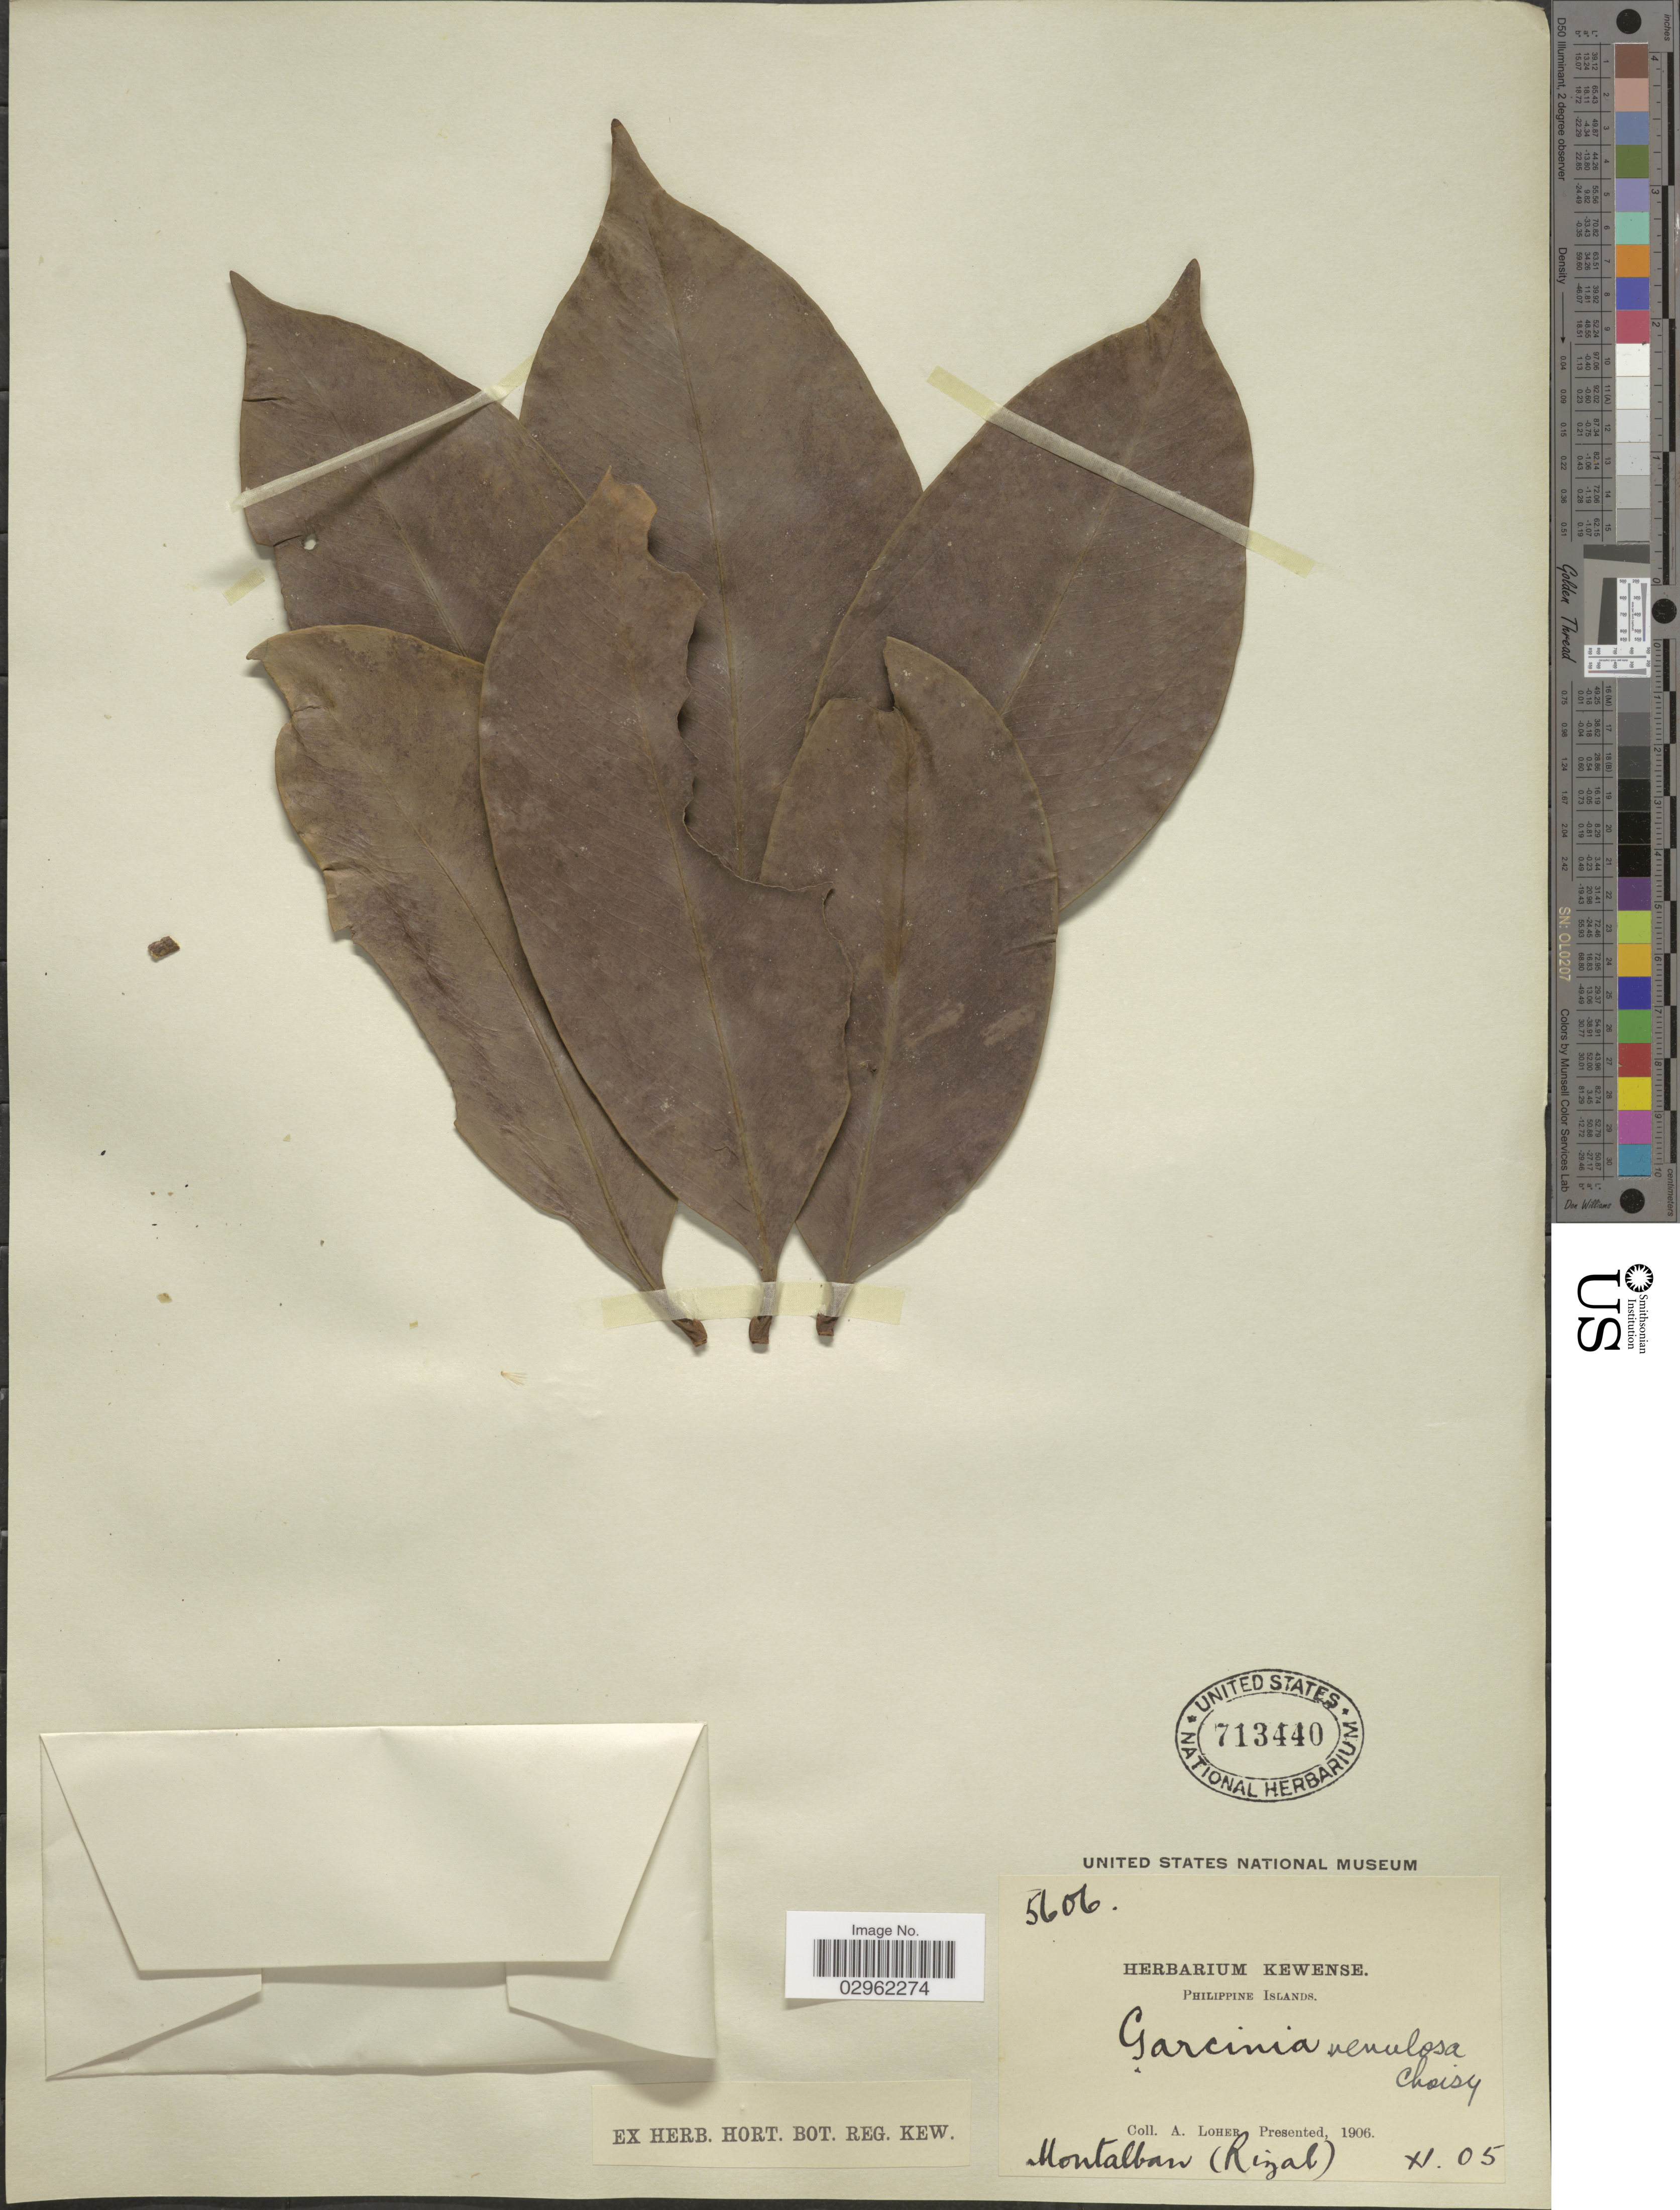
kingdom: Plantae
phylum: Tracheophyta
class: Magnoliopsida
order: Malpighiales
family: Clusiaceae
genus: Garcinia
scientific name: Garcinia venulosa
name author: (Blanco) Choisy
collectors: A. Loher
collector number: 5606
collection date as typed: Transcribed d/m/y: /11/5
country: Philippines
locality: Montalban (Rizal).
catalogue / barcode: US 713440